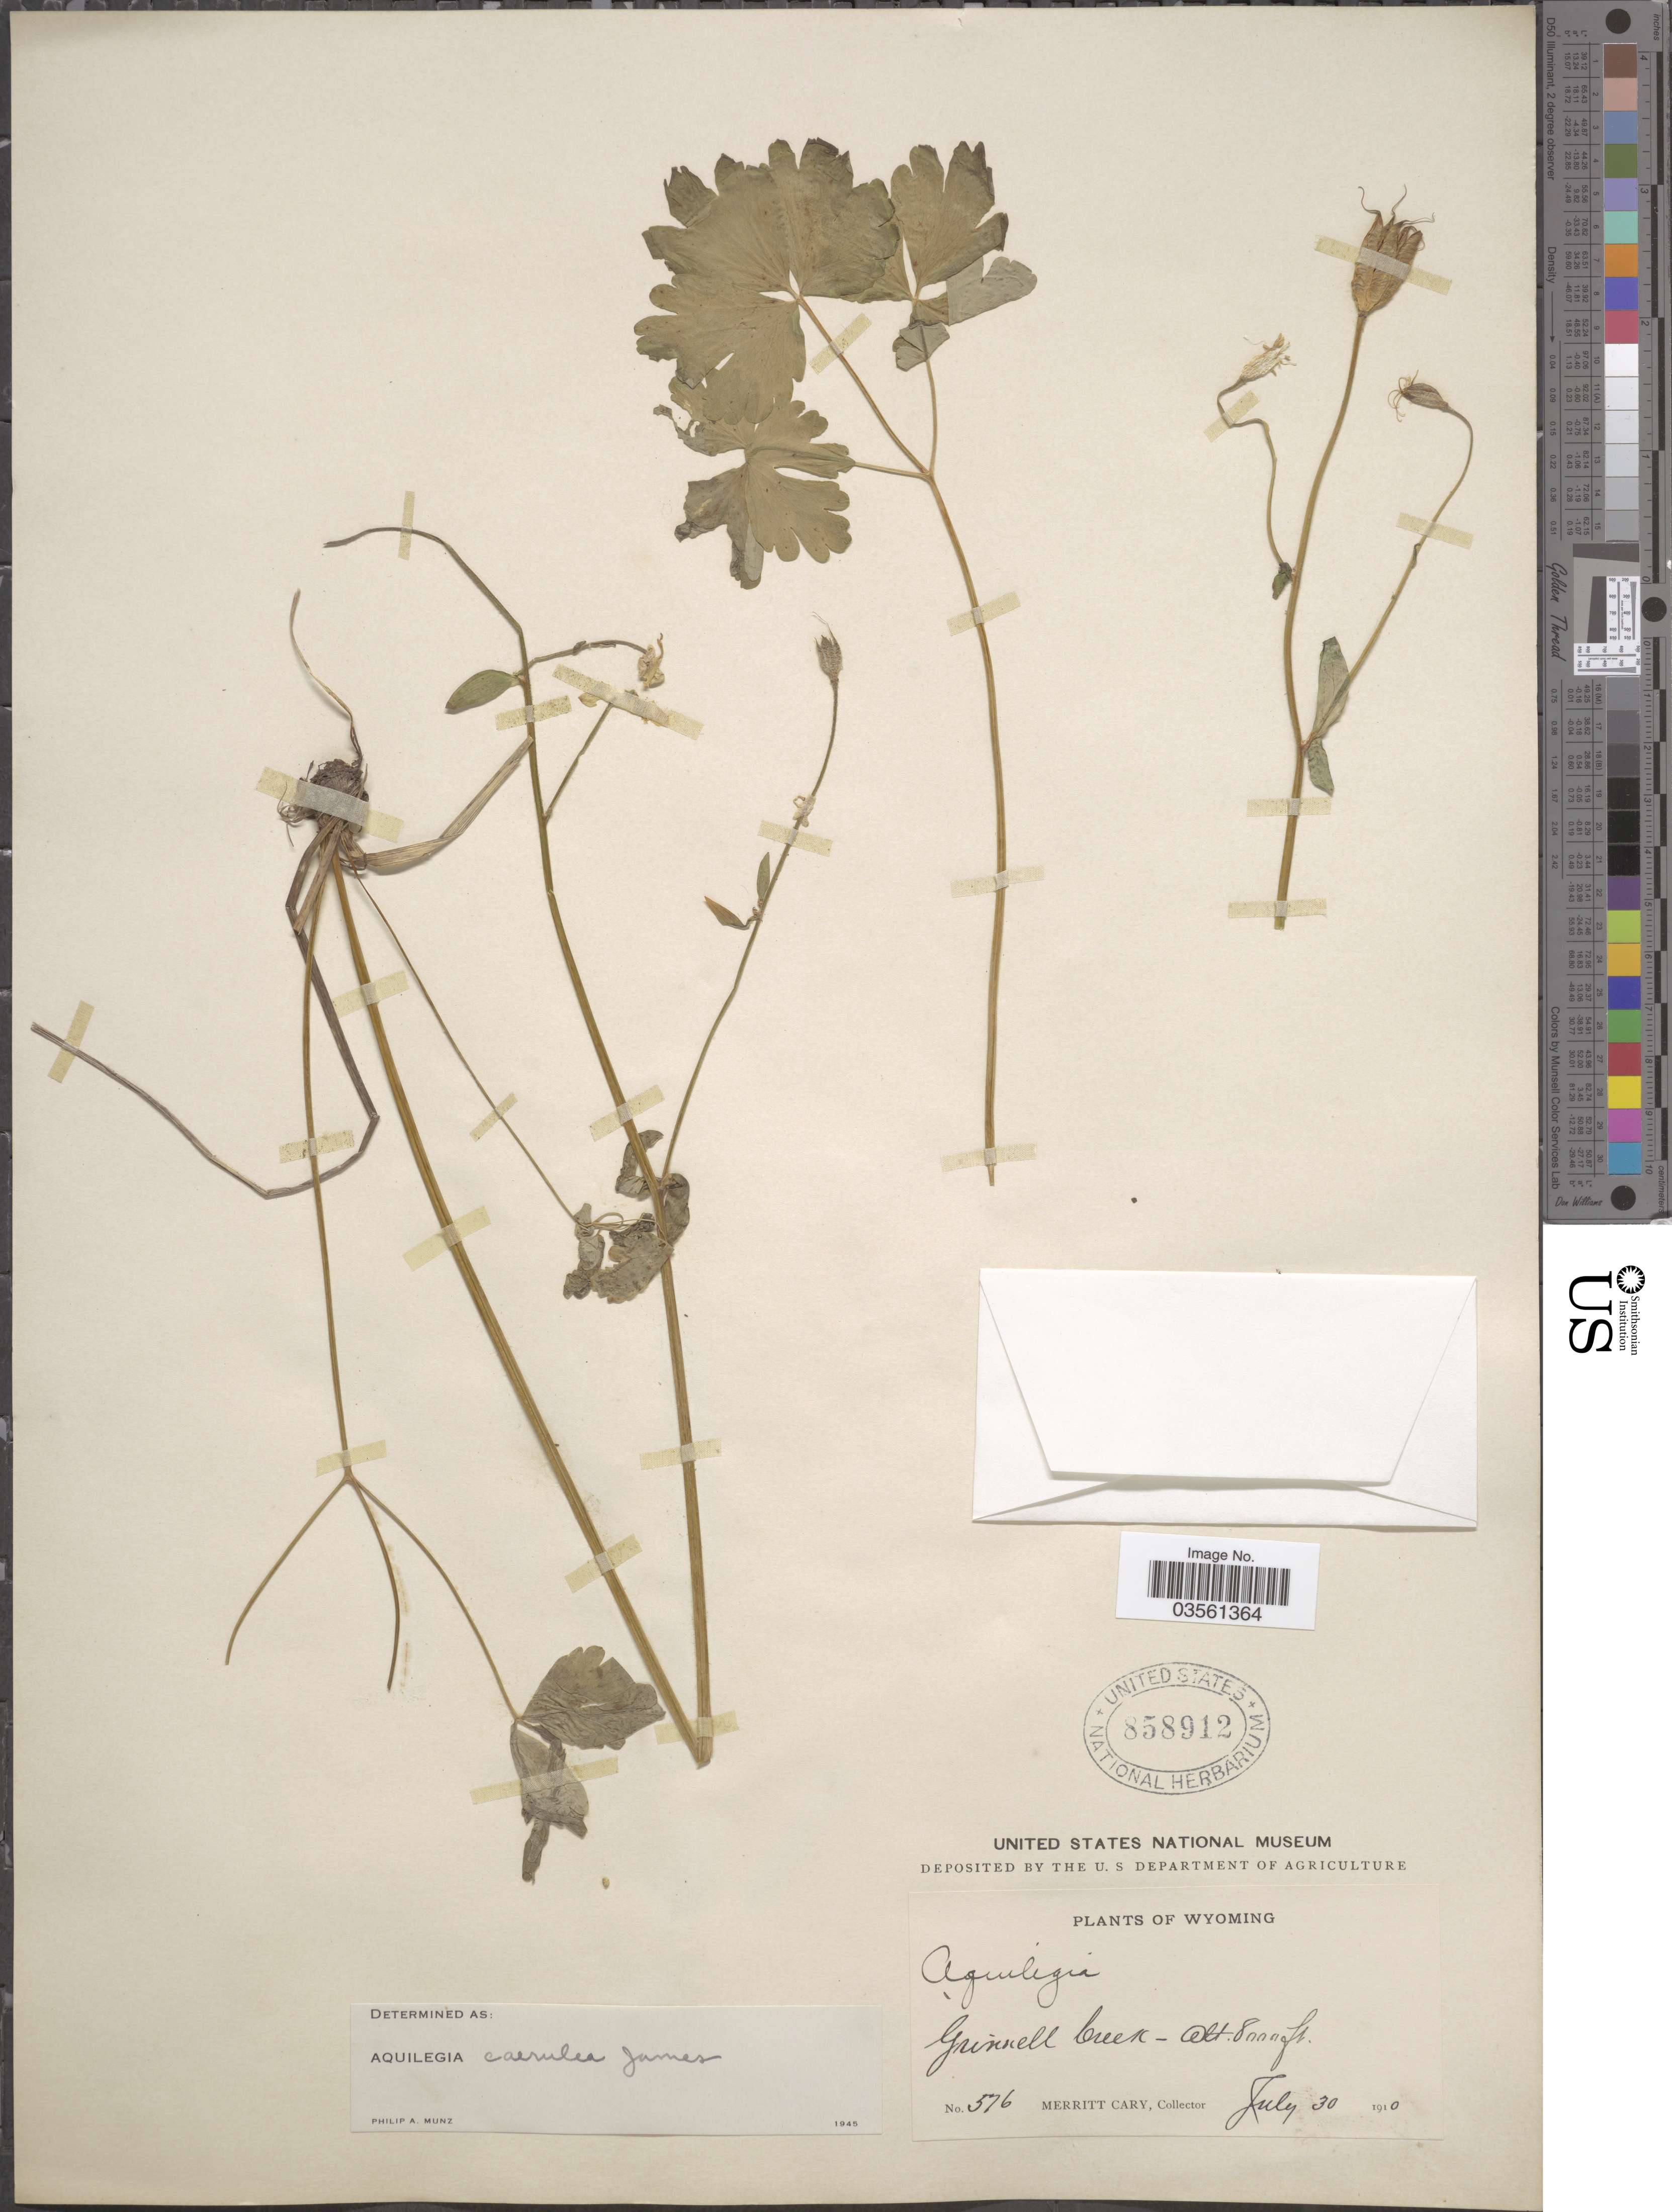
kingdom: Plantae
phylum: Tracheophyta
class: Magnoliopsida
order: Ranunculales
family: Ranunculaceae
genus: Aquilegia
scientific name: Aquilegia coerulea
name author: E. James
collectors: M. Cary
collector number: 576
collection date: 1910-07-30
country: United States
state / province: Wyoming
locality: Grinnell Creek.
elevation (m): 2438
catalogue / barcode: US 858912